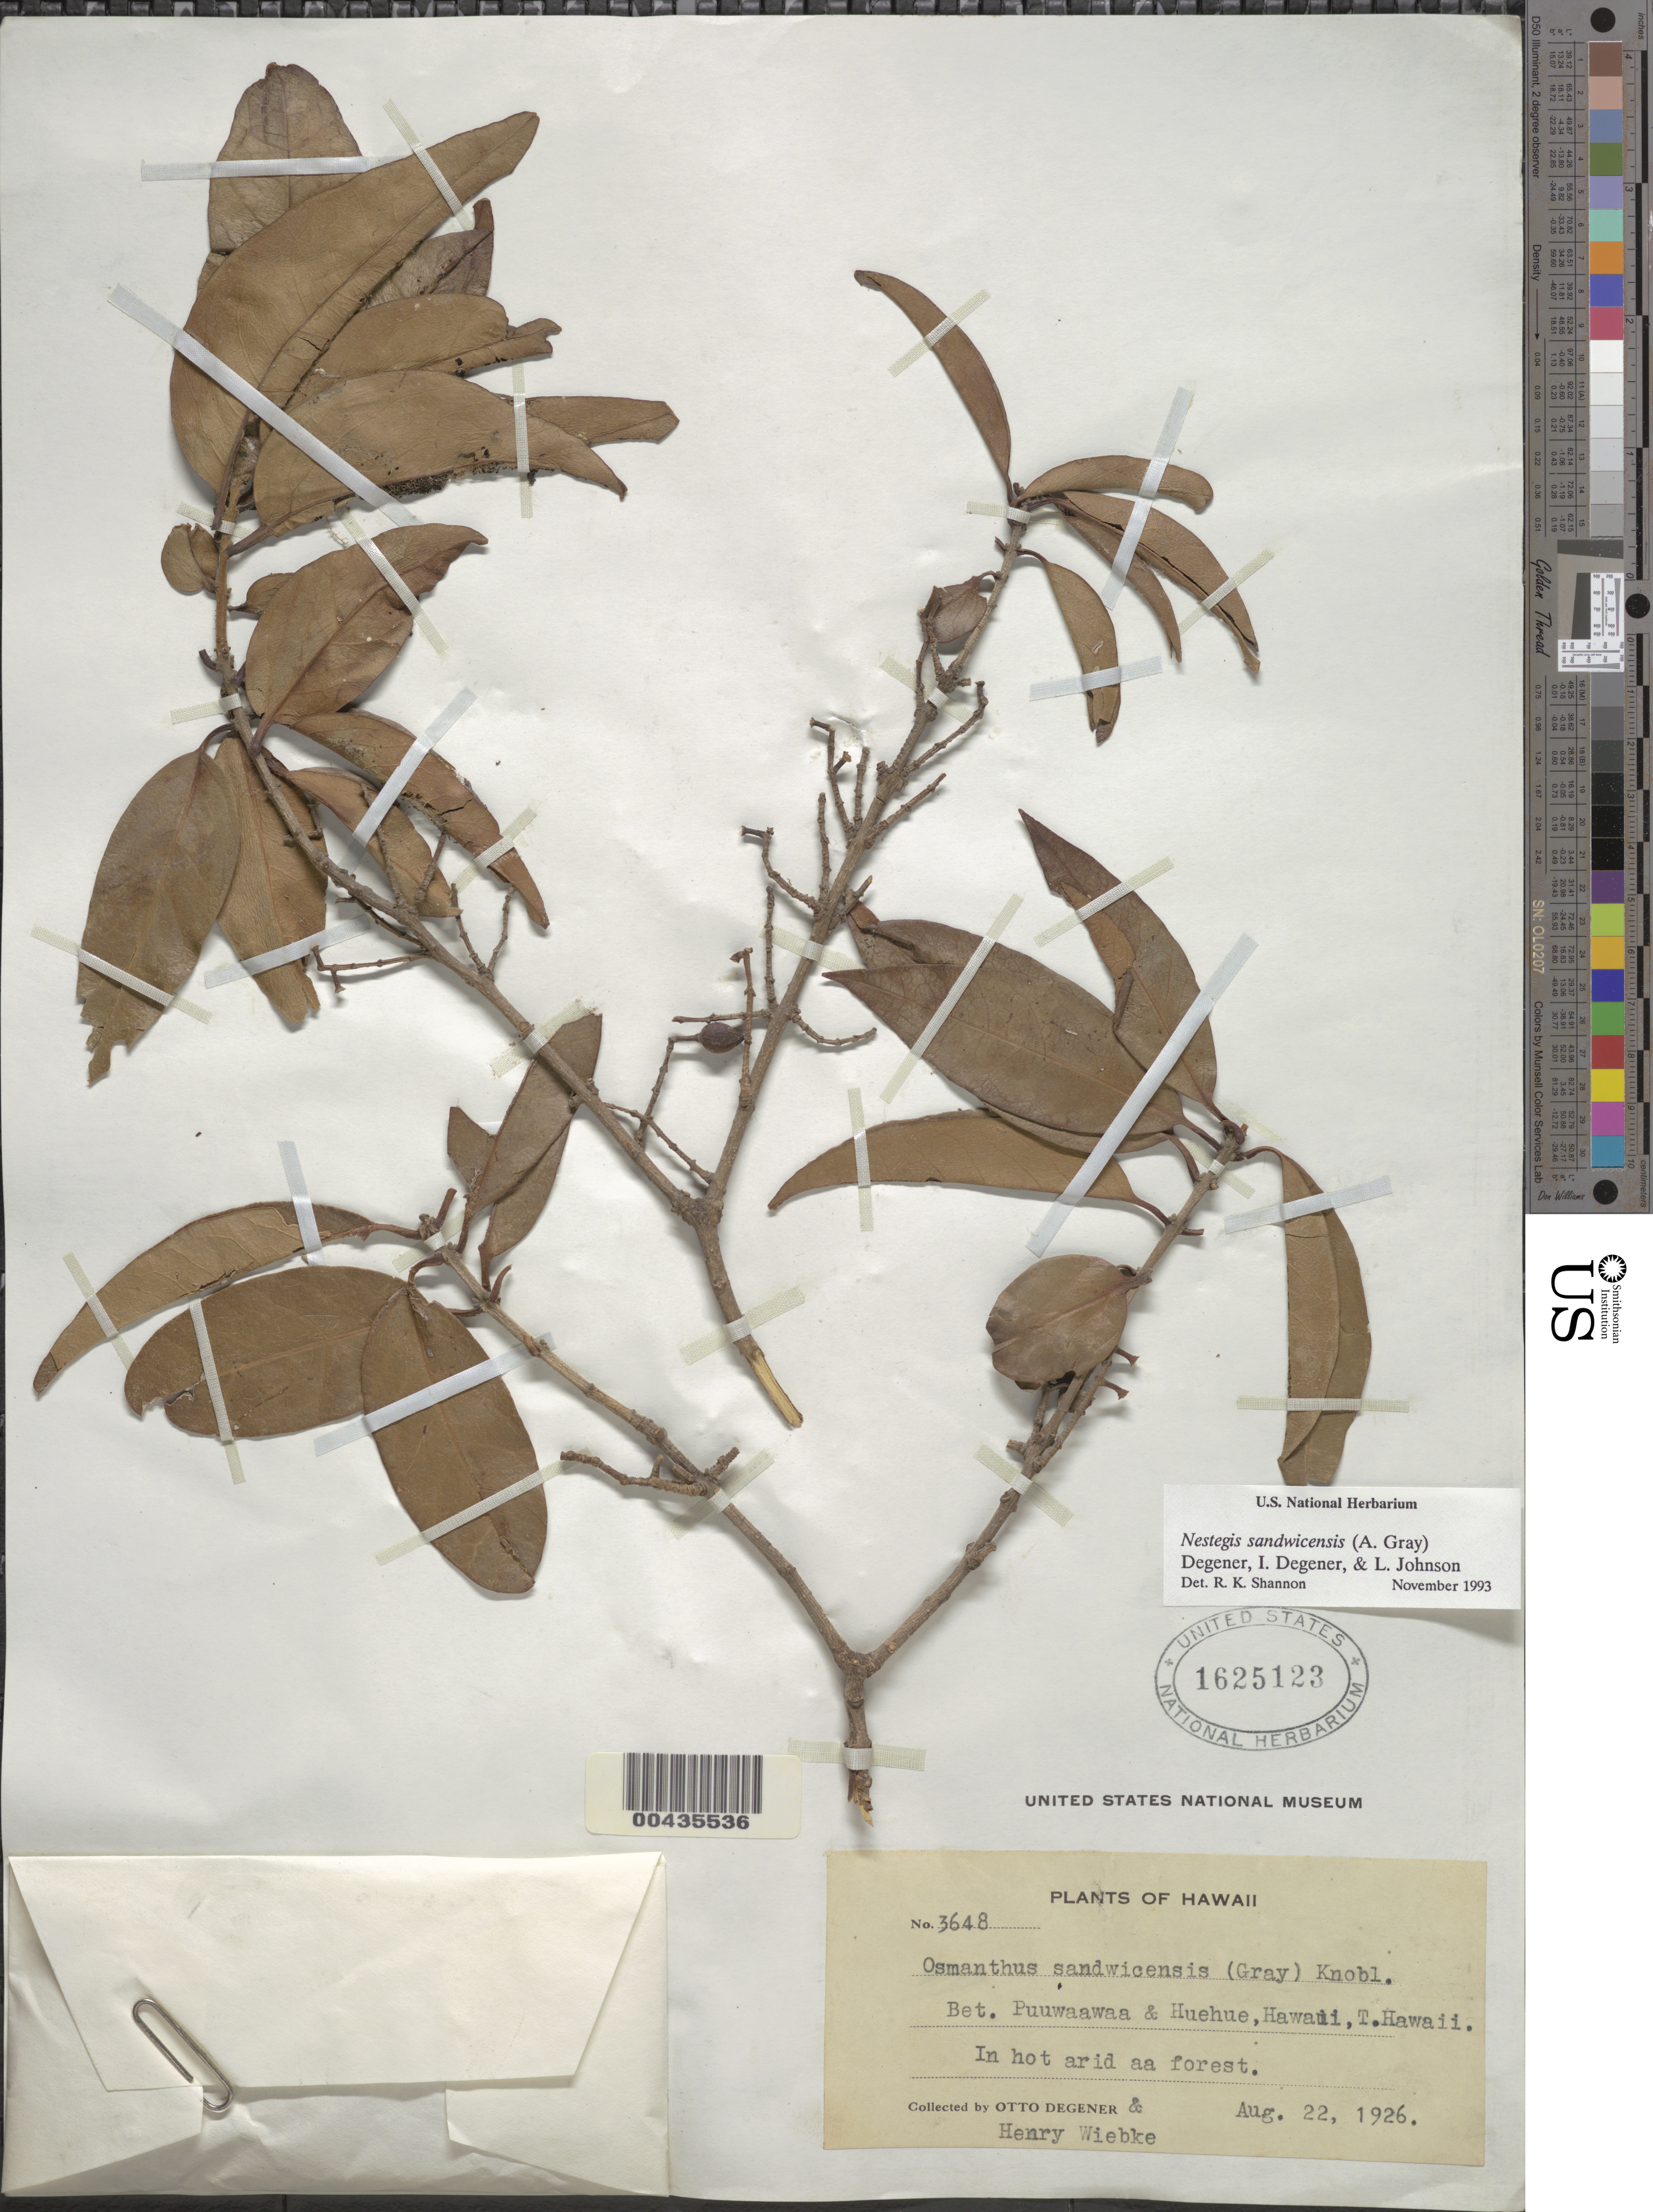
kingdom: Plantae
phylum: Tracheophyta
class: Magnoliopsida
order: Lamiales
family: Oleaceae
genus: Notelaea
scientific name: Notelaea sandwicensis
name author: (A. Gray) Hong-Wa & Besnard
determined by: Wagner, W. L., (BOT), Smithsonian Institution - National Museum of Natural History (UNITED STATES)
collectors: O. Degener & H. Wiebke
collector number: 3648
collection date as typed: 22 Aug 1926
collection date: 1926-08-22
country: United States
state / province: Hawaii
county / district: Hawaii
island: Hawaii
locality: Between Puuwaawaa and Huehue, Hawaii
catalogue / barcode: US 1625123